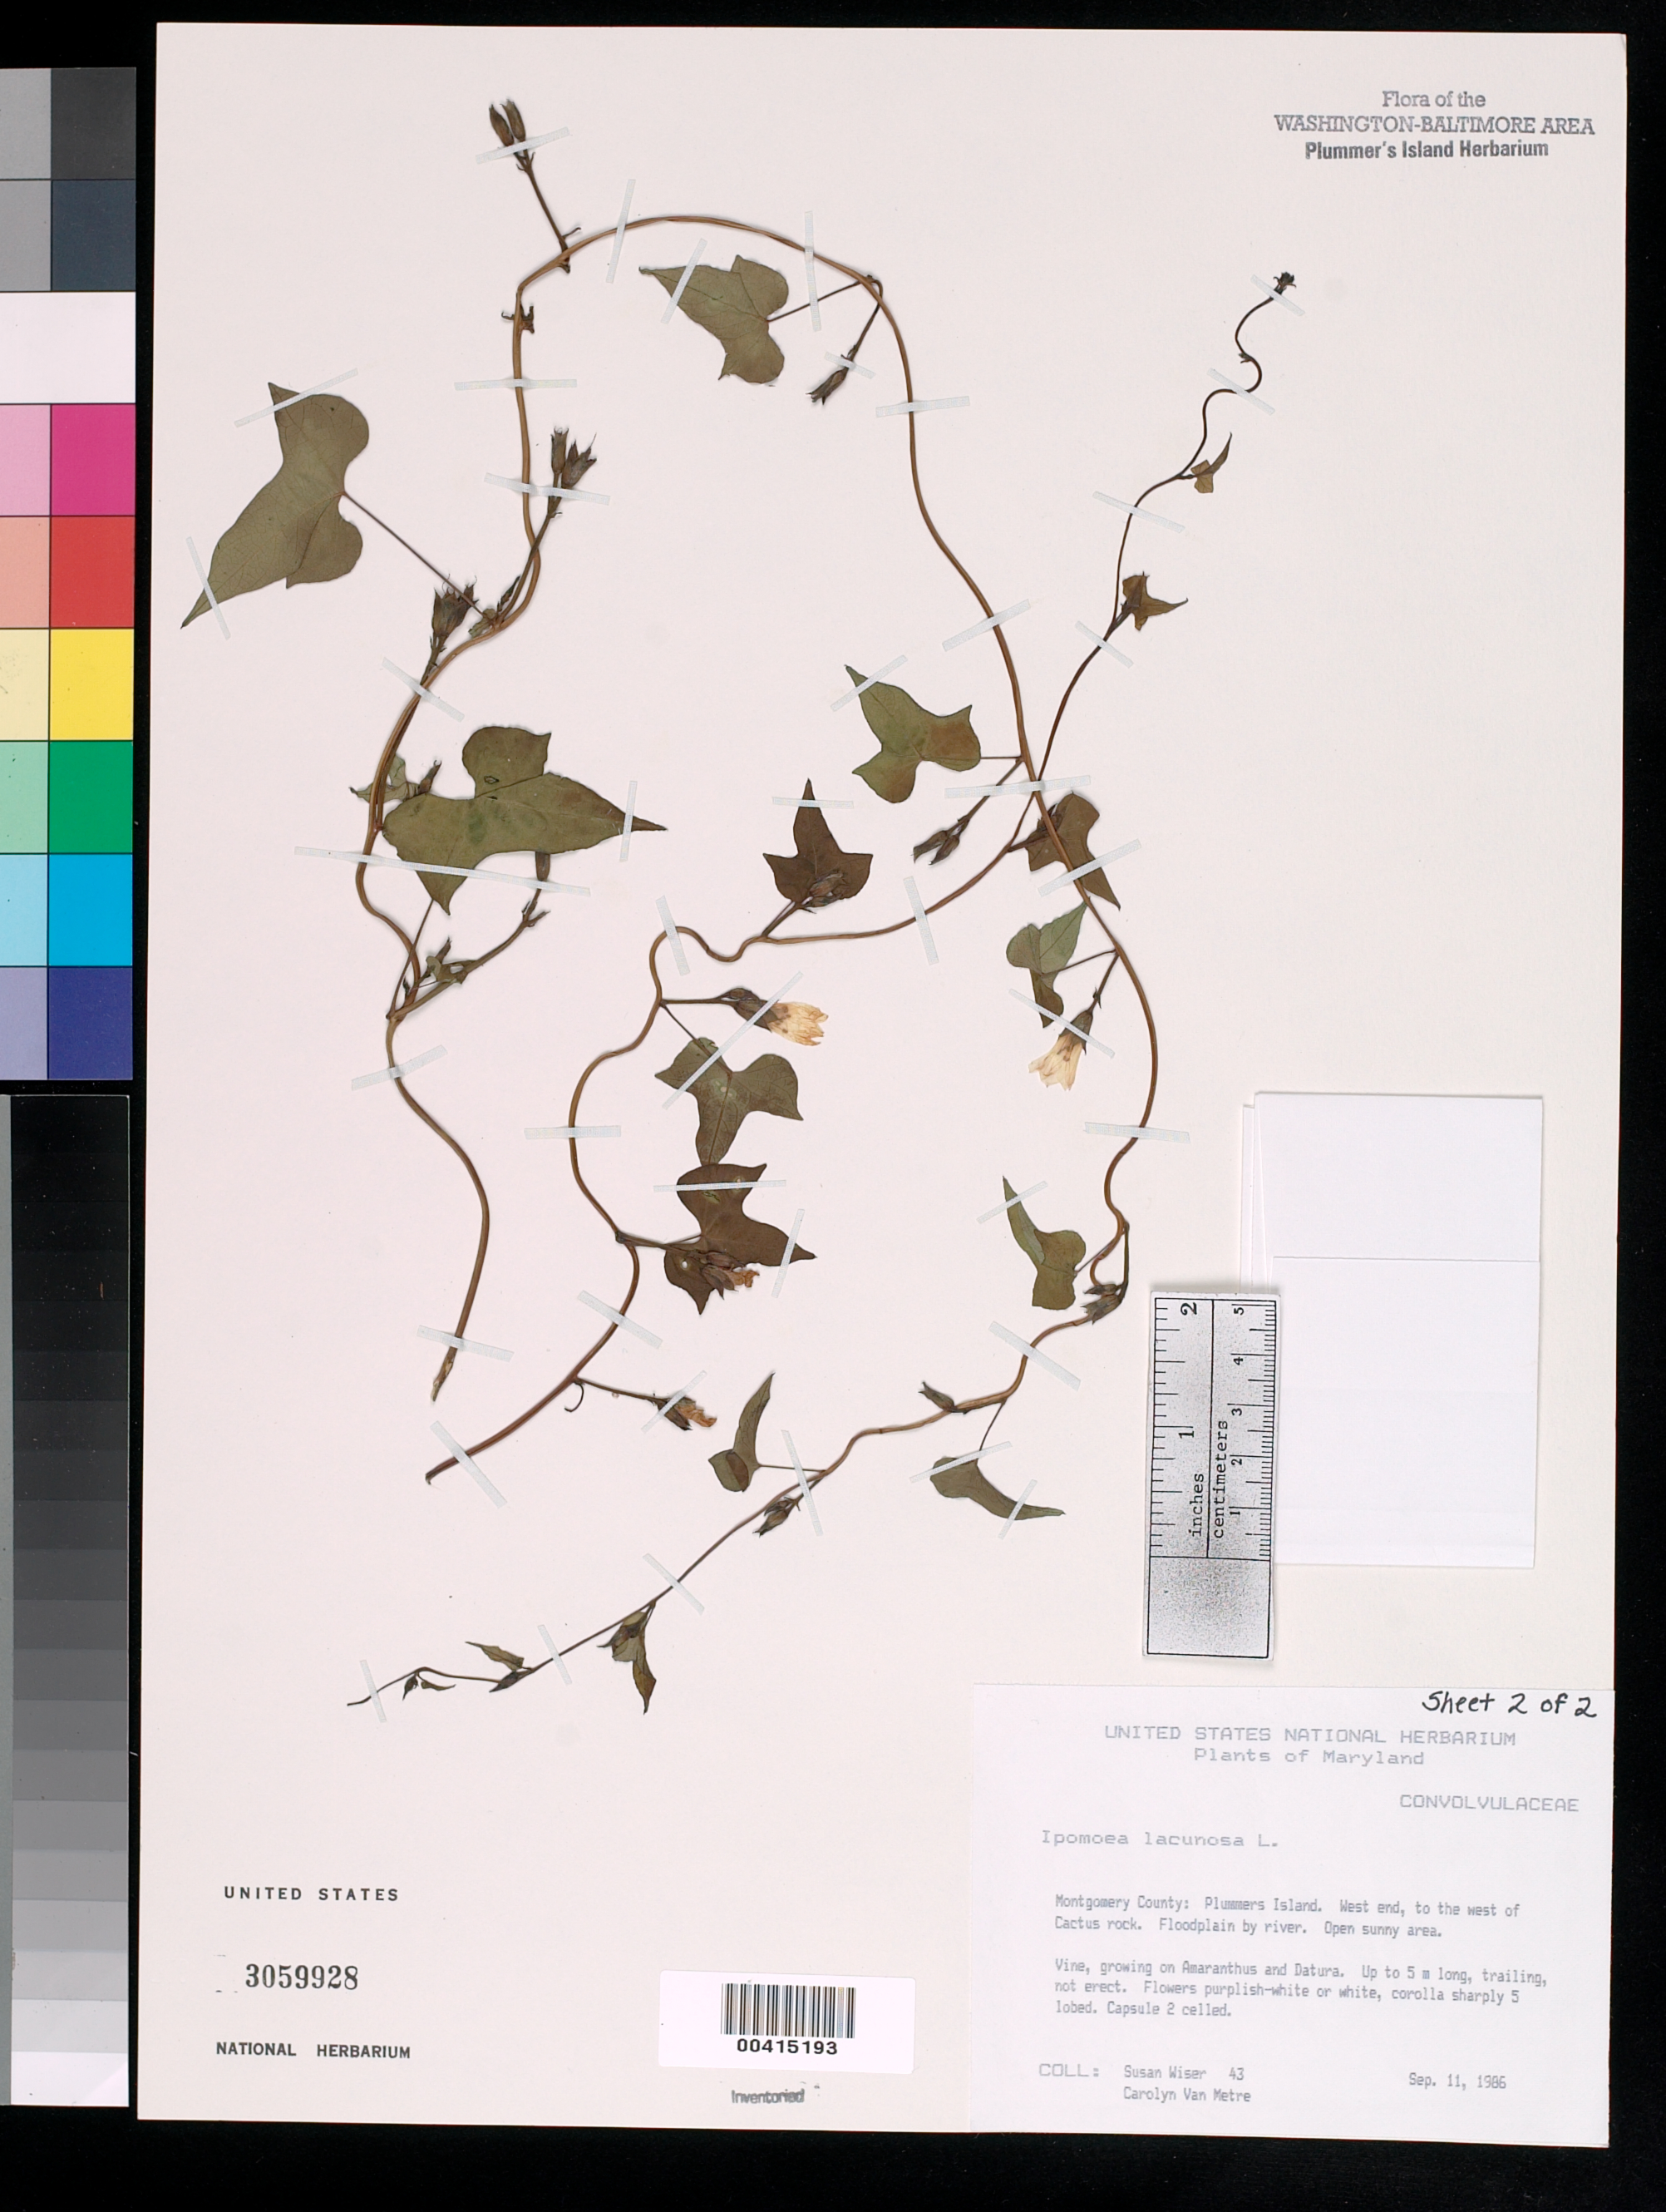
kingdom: Plantae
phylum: Tracheophyta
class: Magnoliopsida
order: Solanales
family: Convolvulaceae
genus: Ipomoea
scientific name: Ipomoea lacunosa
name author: L.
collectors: S. Wiser & C. Van metre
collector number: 43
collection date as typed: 11 Sep 1986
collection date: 1986-09-11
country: United States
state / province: Maryland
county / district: Montgomery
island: Plummers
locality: Plummer's Island, west end of Island, W of Cactus Rock C. & O. Canal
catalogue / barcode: US 3059928